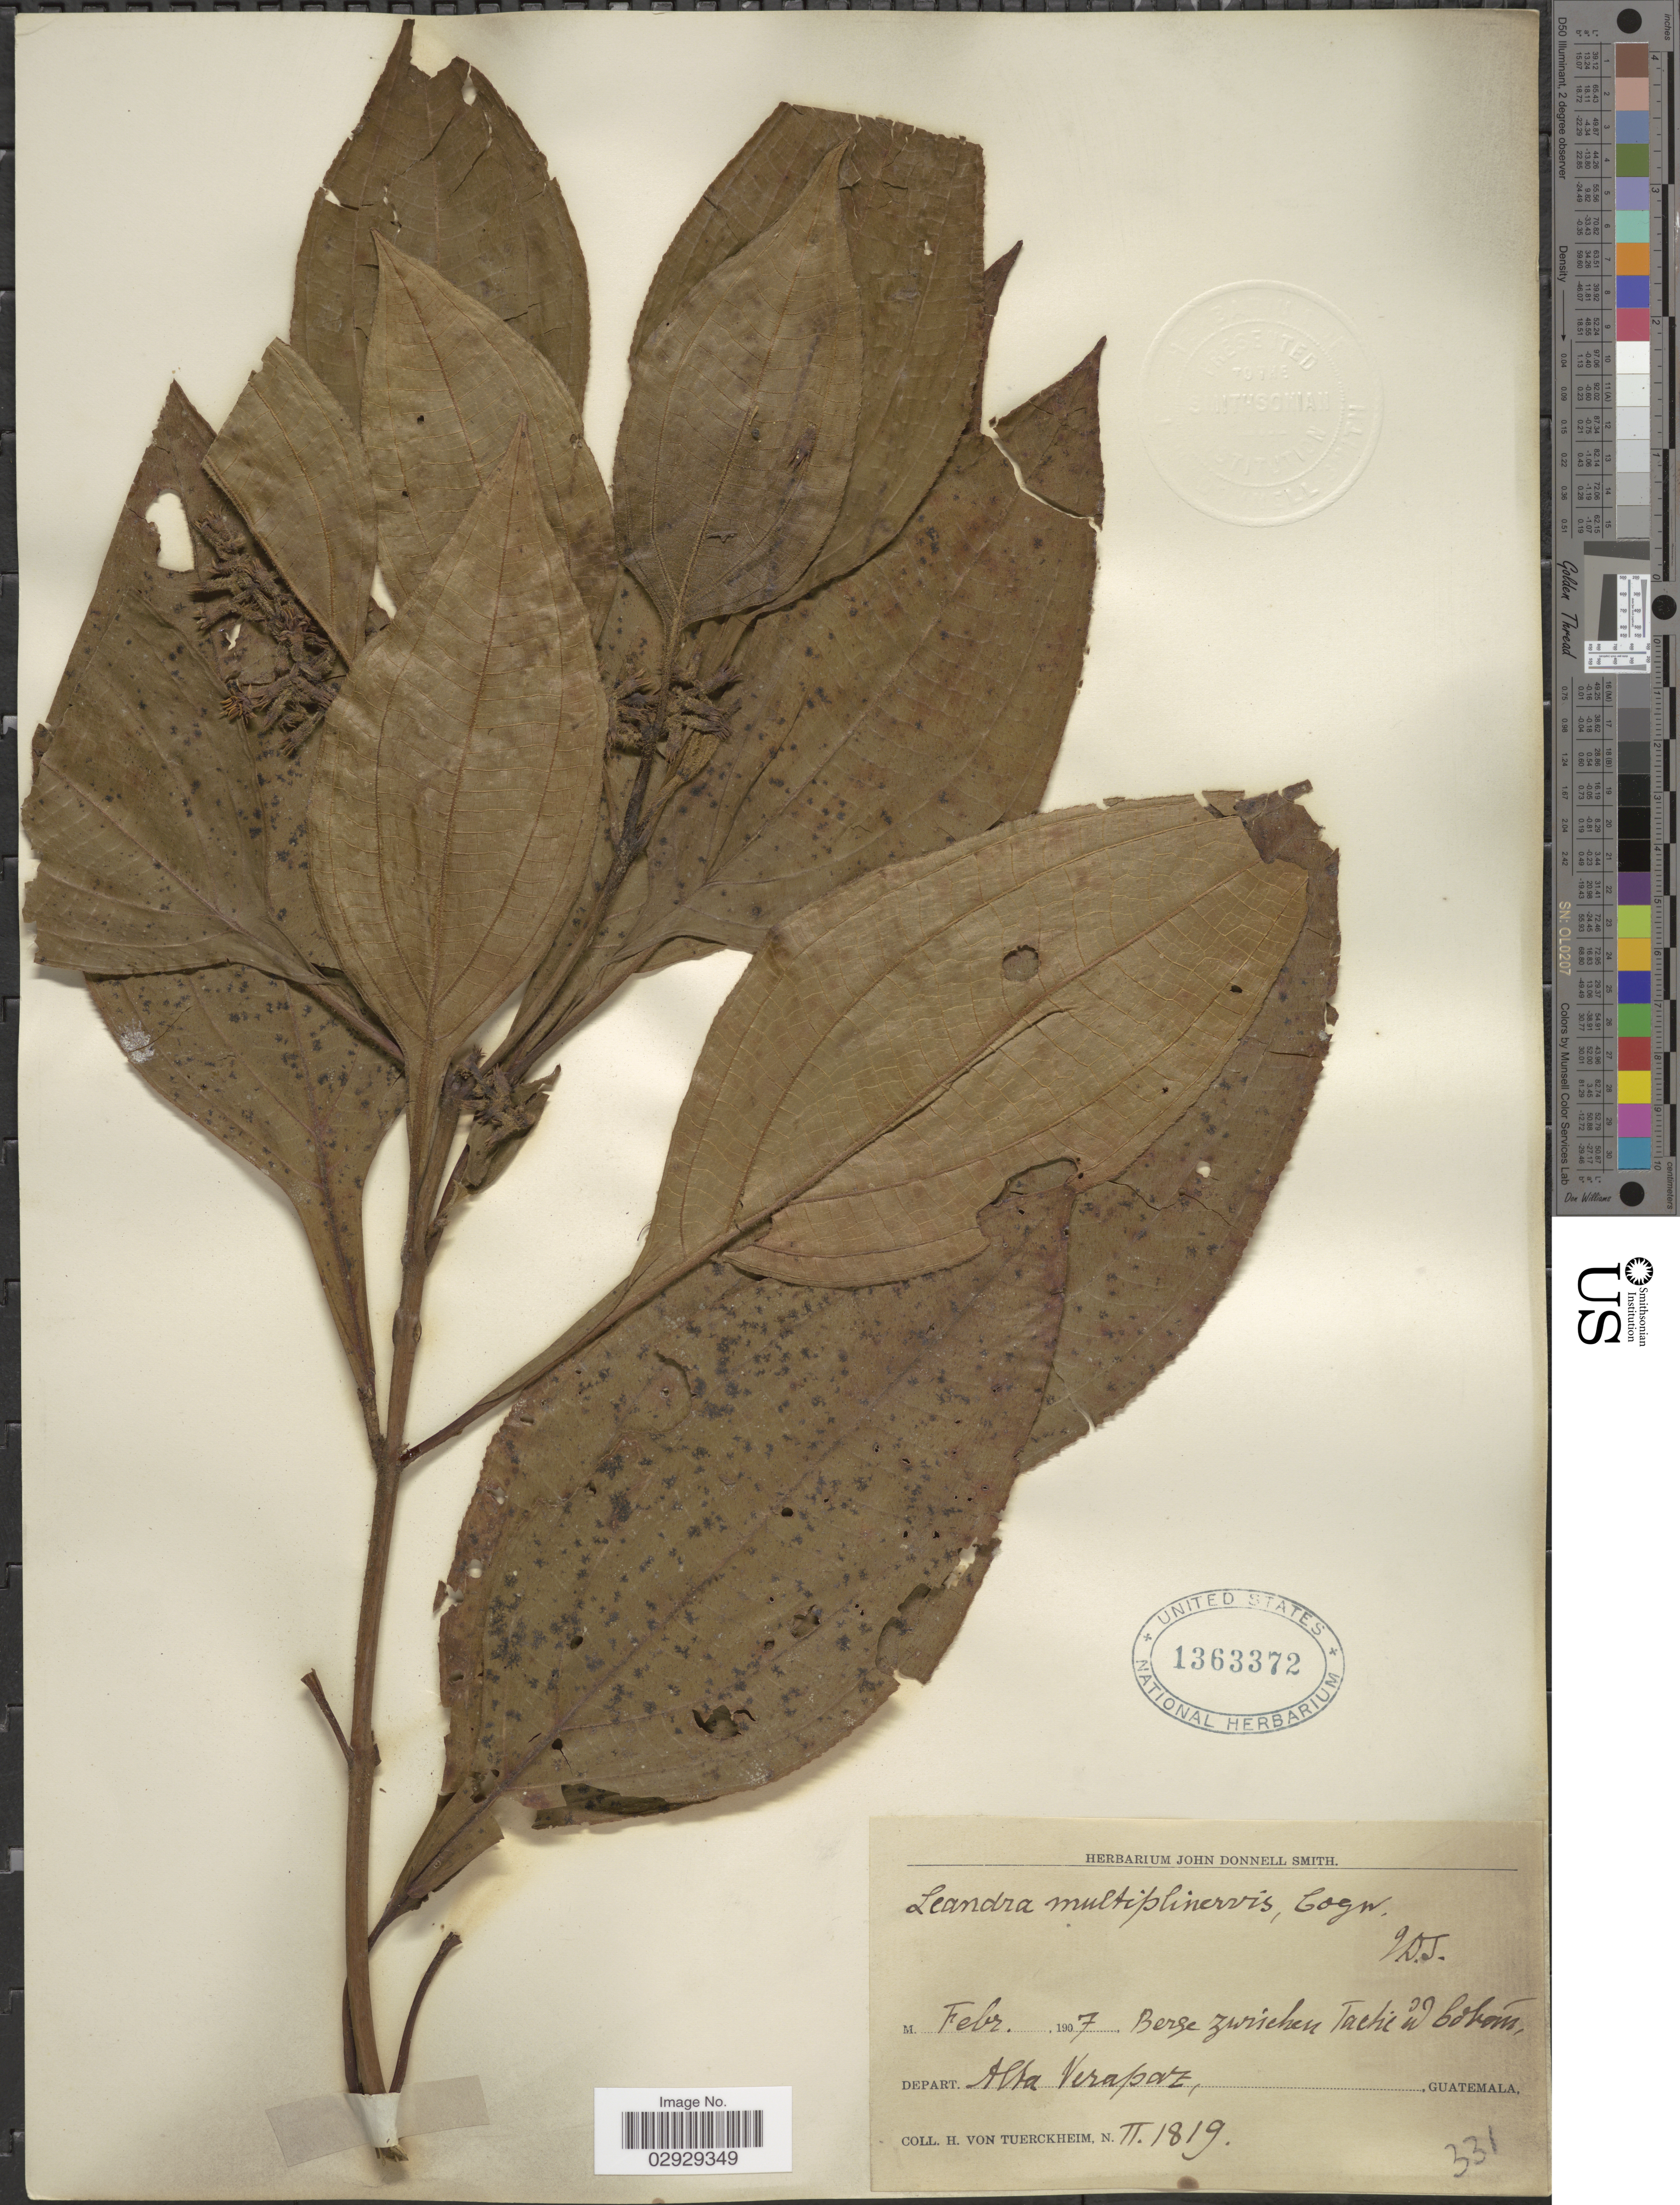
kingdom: Plantae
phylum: Tracheophyta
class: Magnoliopsida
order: Myrtales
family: Melastomataceae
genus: Leandra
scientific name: Leandra multiplinervis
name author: (Naudin) Cogn.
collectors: H. von Türckheim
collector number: II1819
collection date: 1907-02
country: Guatemala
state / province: Alta Verapaz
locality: Depart. Alta Verapaz.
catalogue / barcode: US 1363372